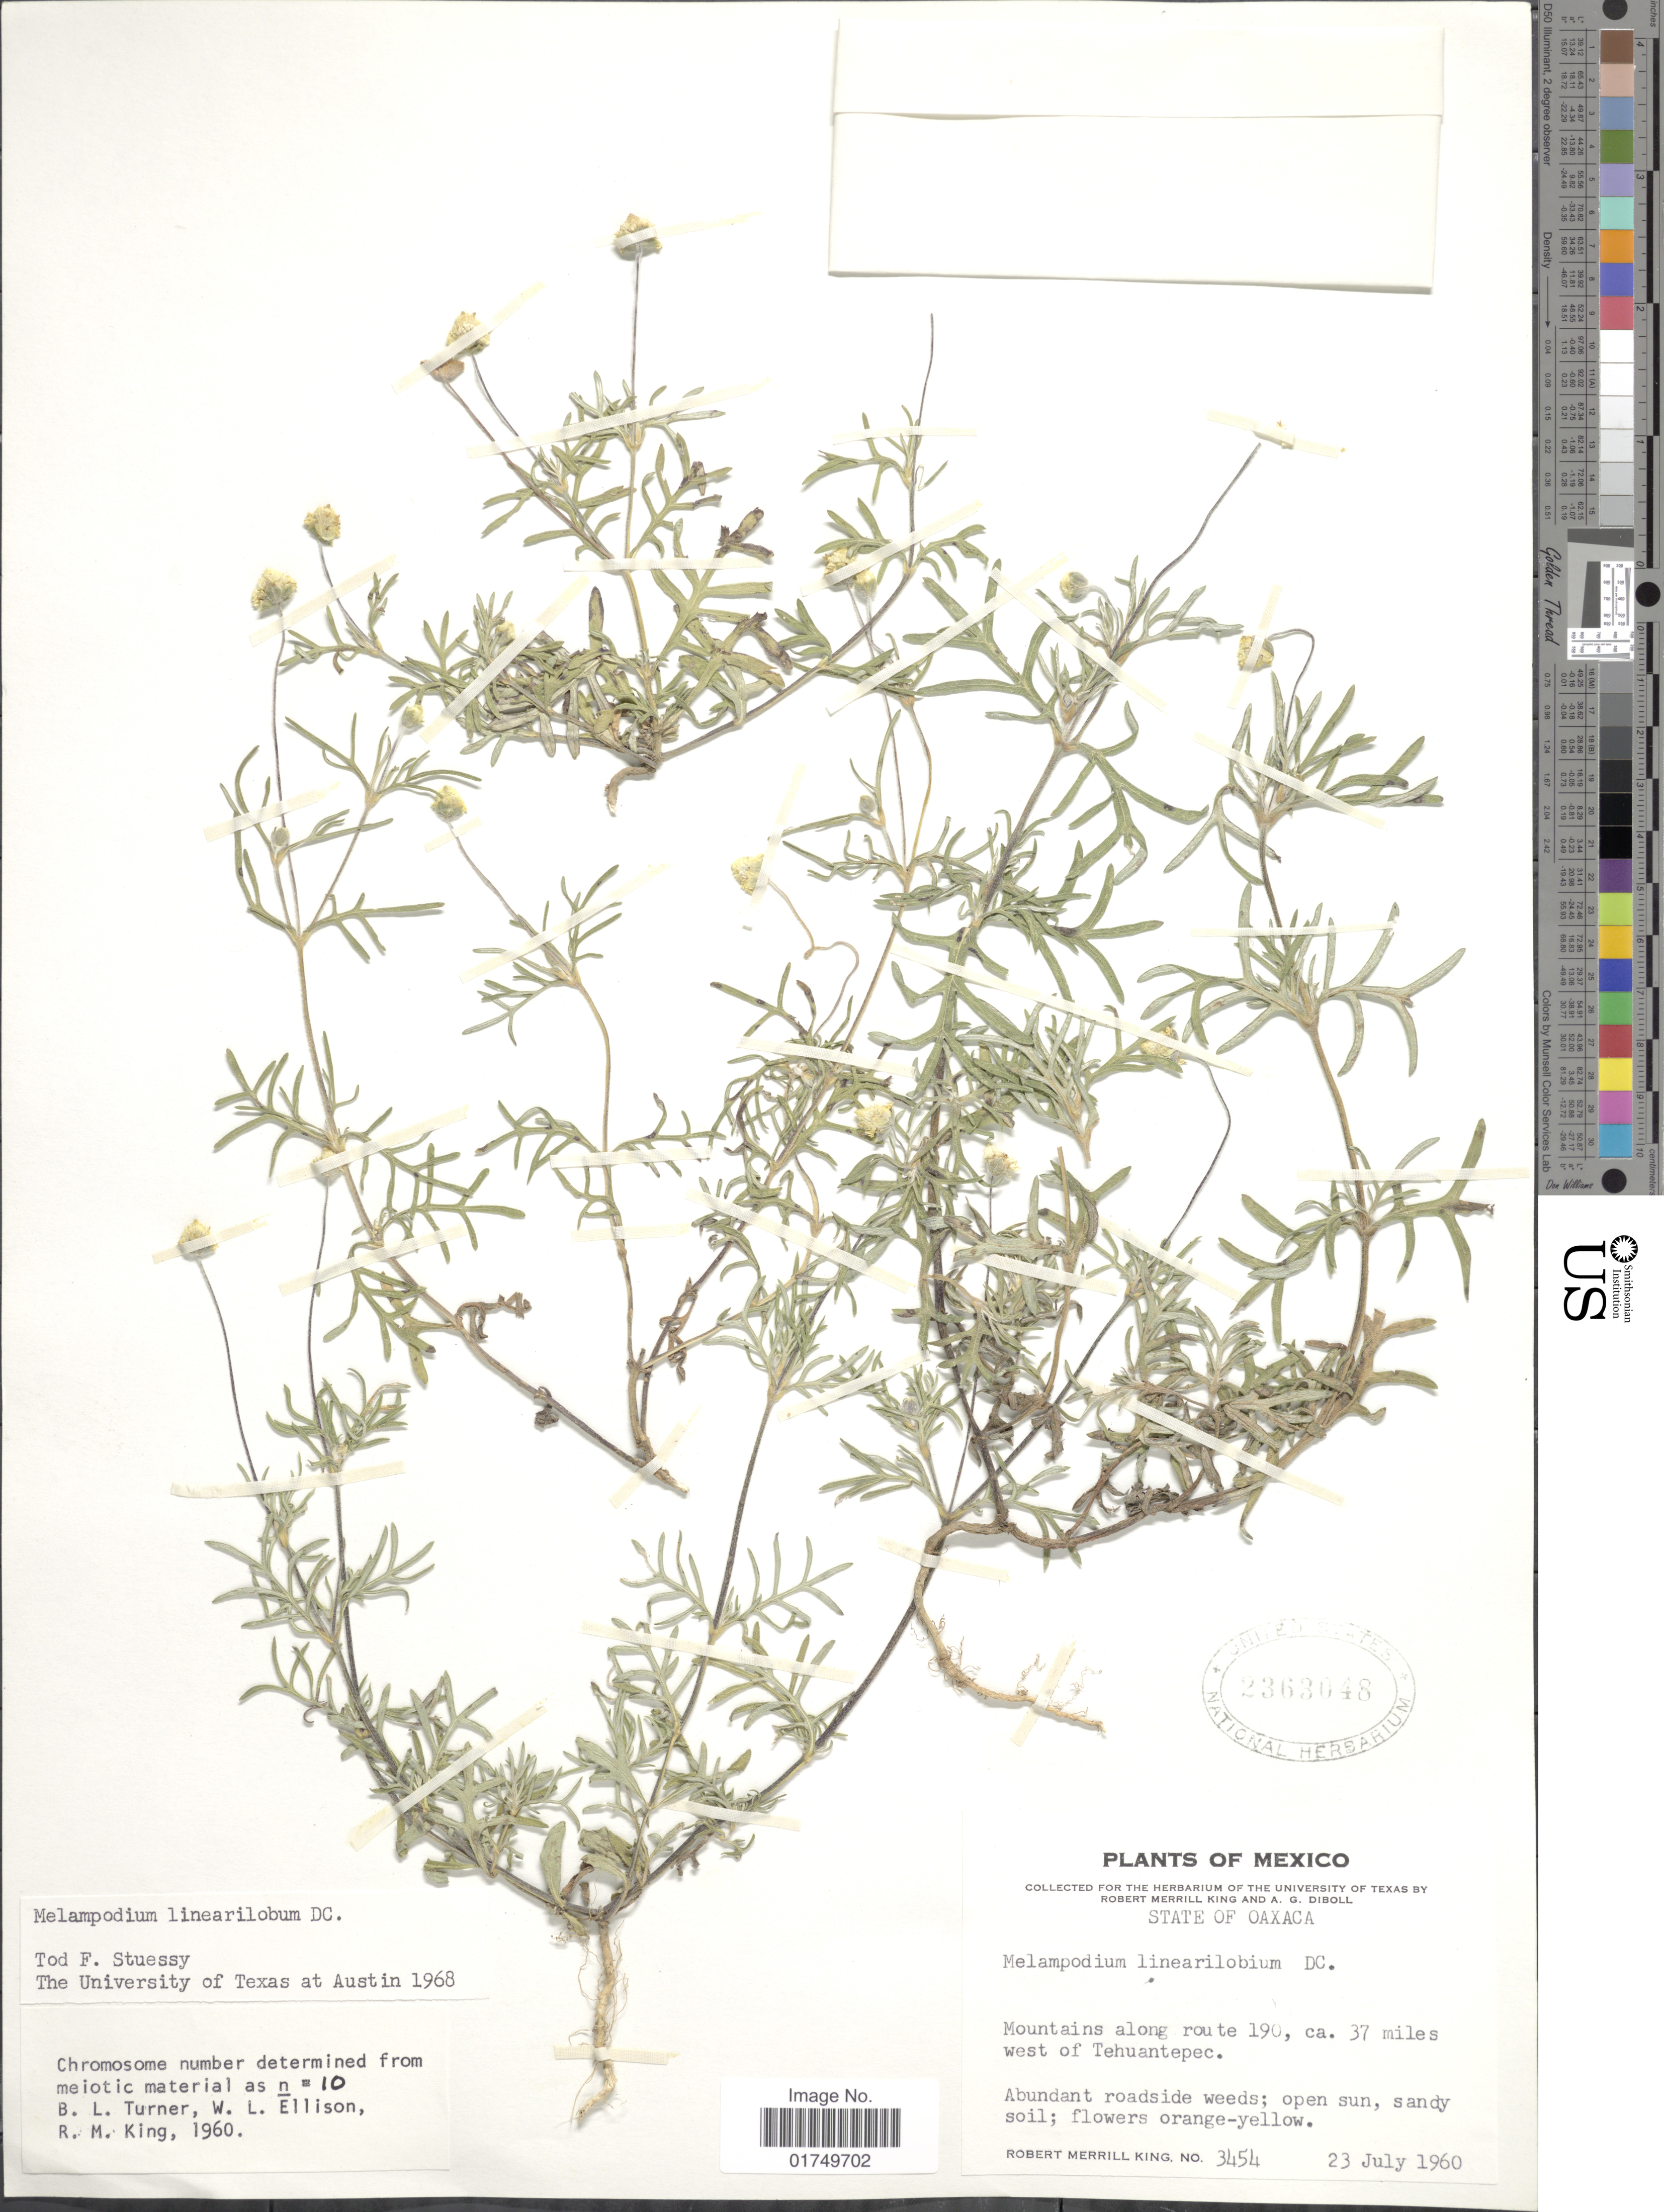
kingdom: Plantae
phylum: Tracheophyta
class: Magnoliopsida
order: Asterales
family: Asteraceae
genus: Melampodium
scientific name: Melampodium linearilobum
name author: DC.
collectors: R. M. King & A. Diboll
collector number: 3454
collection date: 1960-07-23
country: Mexico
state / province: Oaxaca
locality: Along route 190, ca. 37 miles west of Tehuantepec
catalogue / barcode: US 2363048